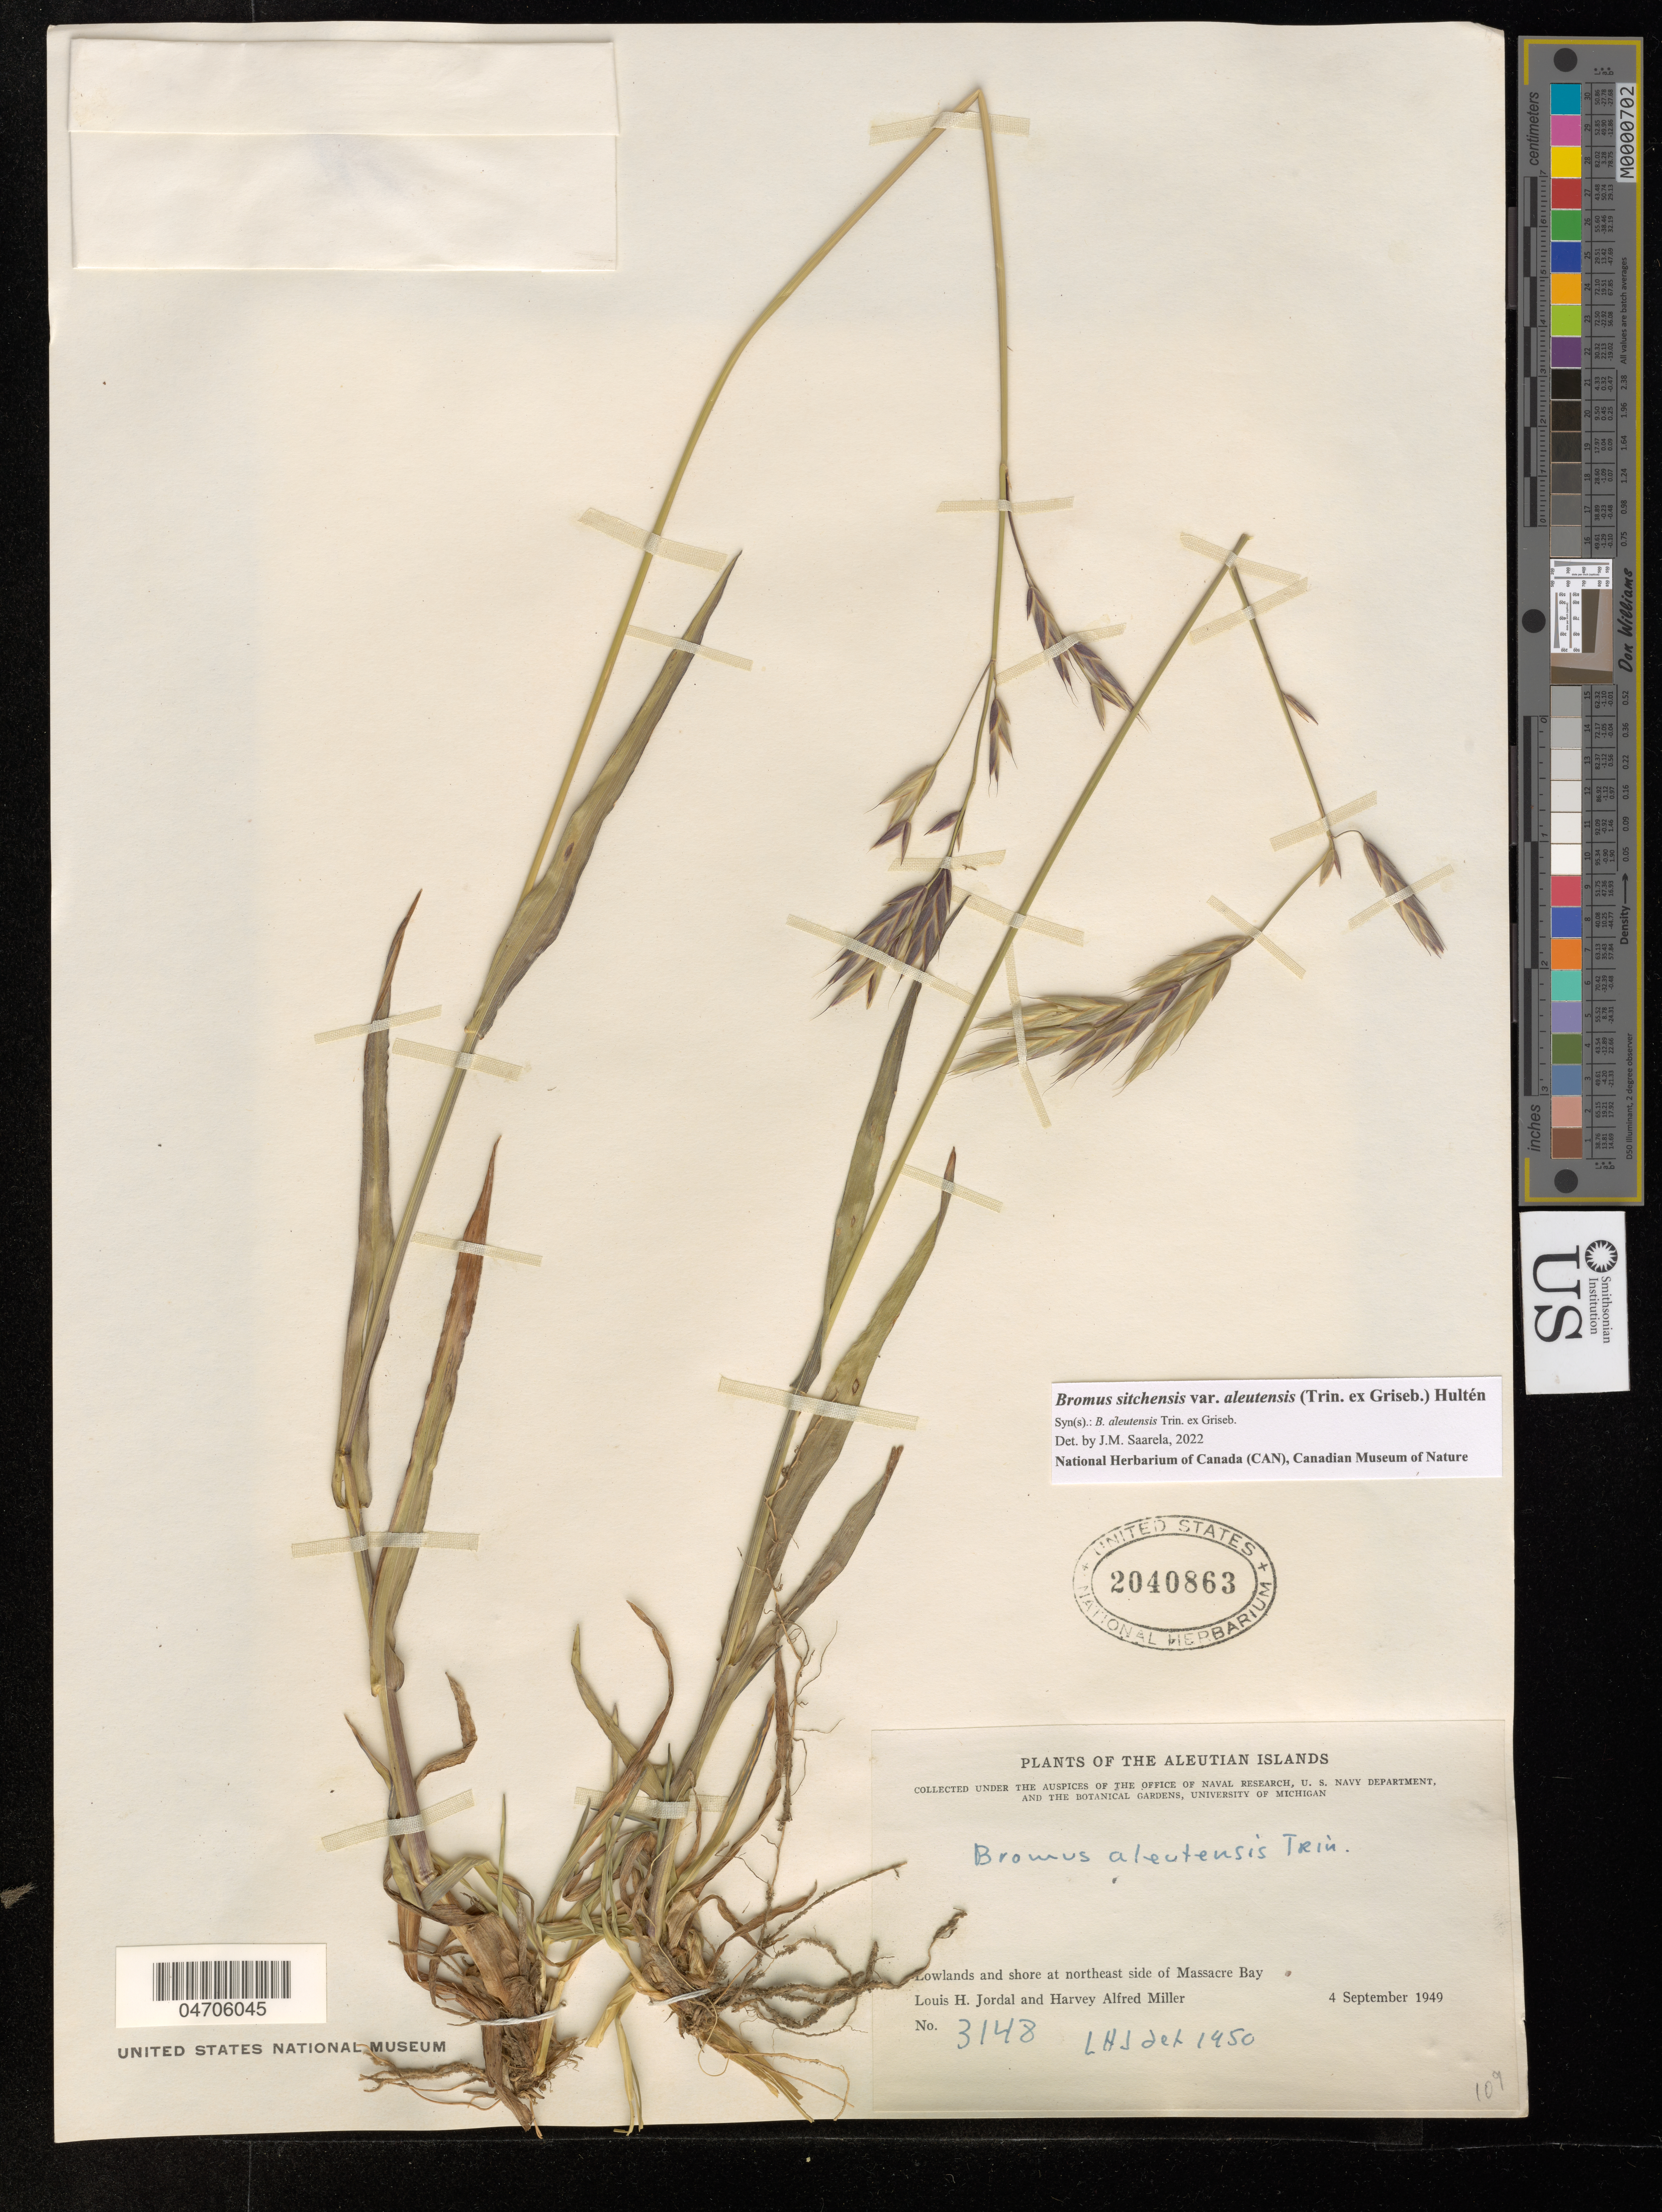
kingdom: Plantae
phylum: Tracheophyta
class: Liliopsida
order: Poales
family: Poaceae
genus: Bromus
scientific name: Bromus sitchensis var. polyanthus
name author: (Scribn. ex Shear) R.E. Brainerd & Otting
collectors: L. Jordal & H. A. Miller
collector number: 3148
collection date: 1949-09-04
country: United States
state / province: Alaska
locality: The Aleutian Islands. Lowlands and shore at northeast side of Massacre Bay.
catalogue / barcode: US 2040863